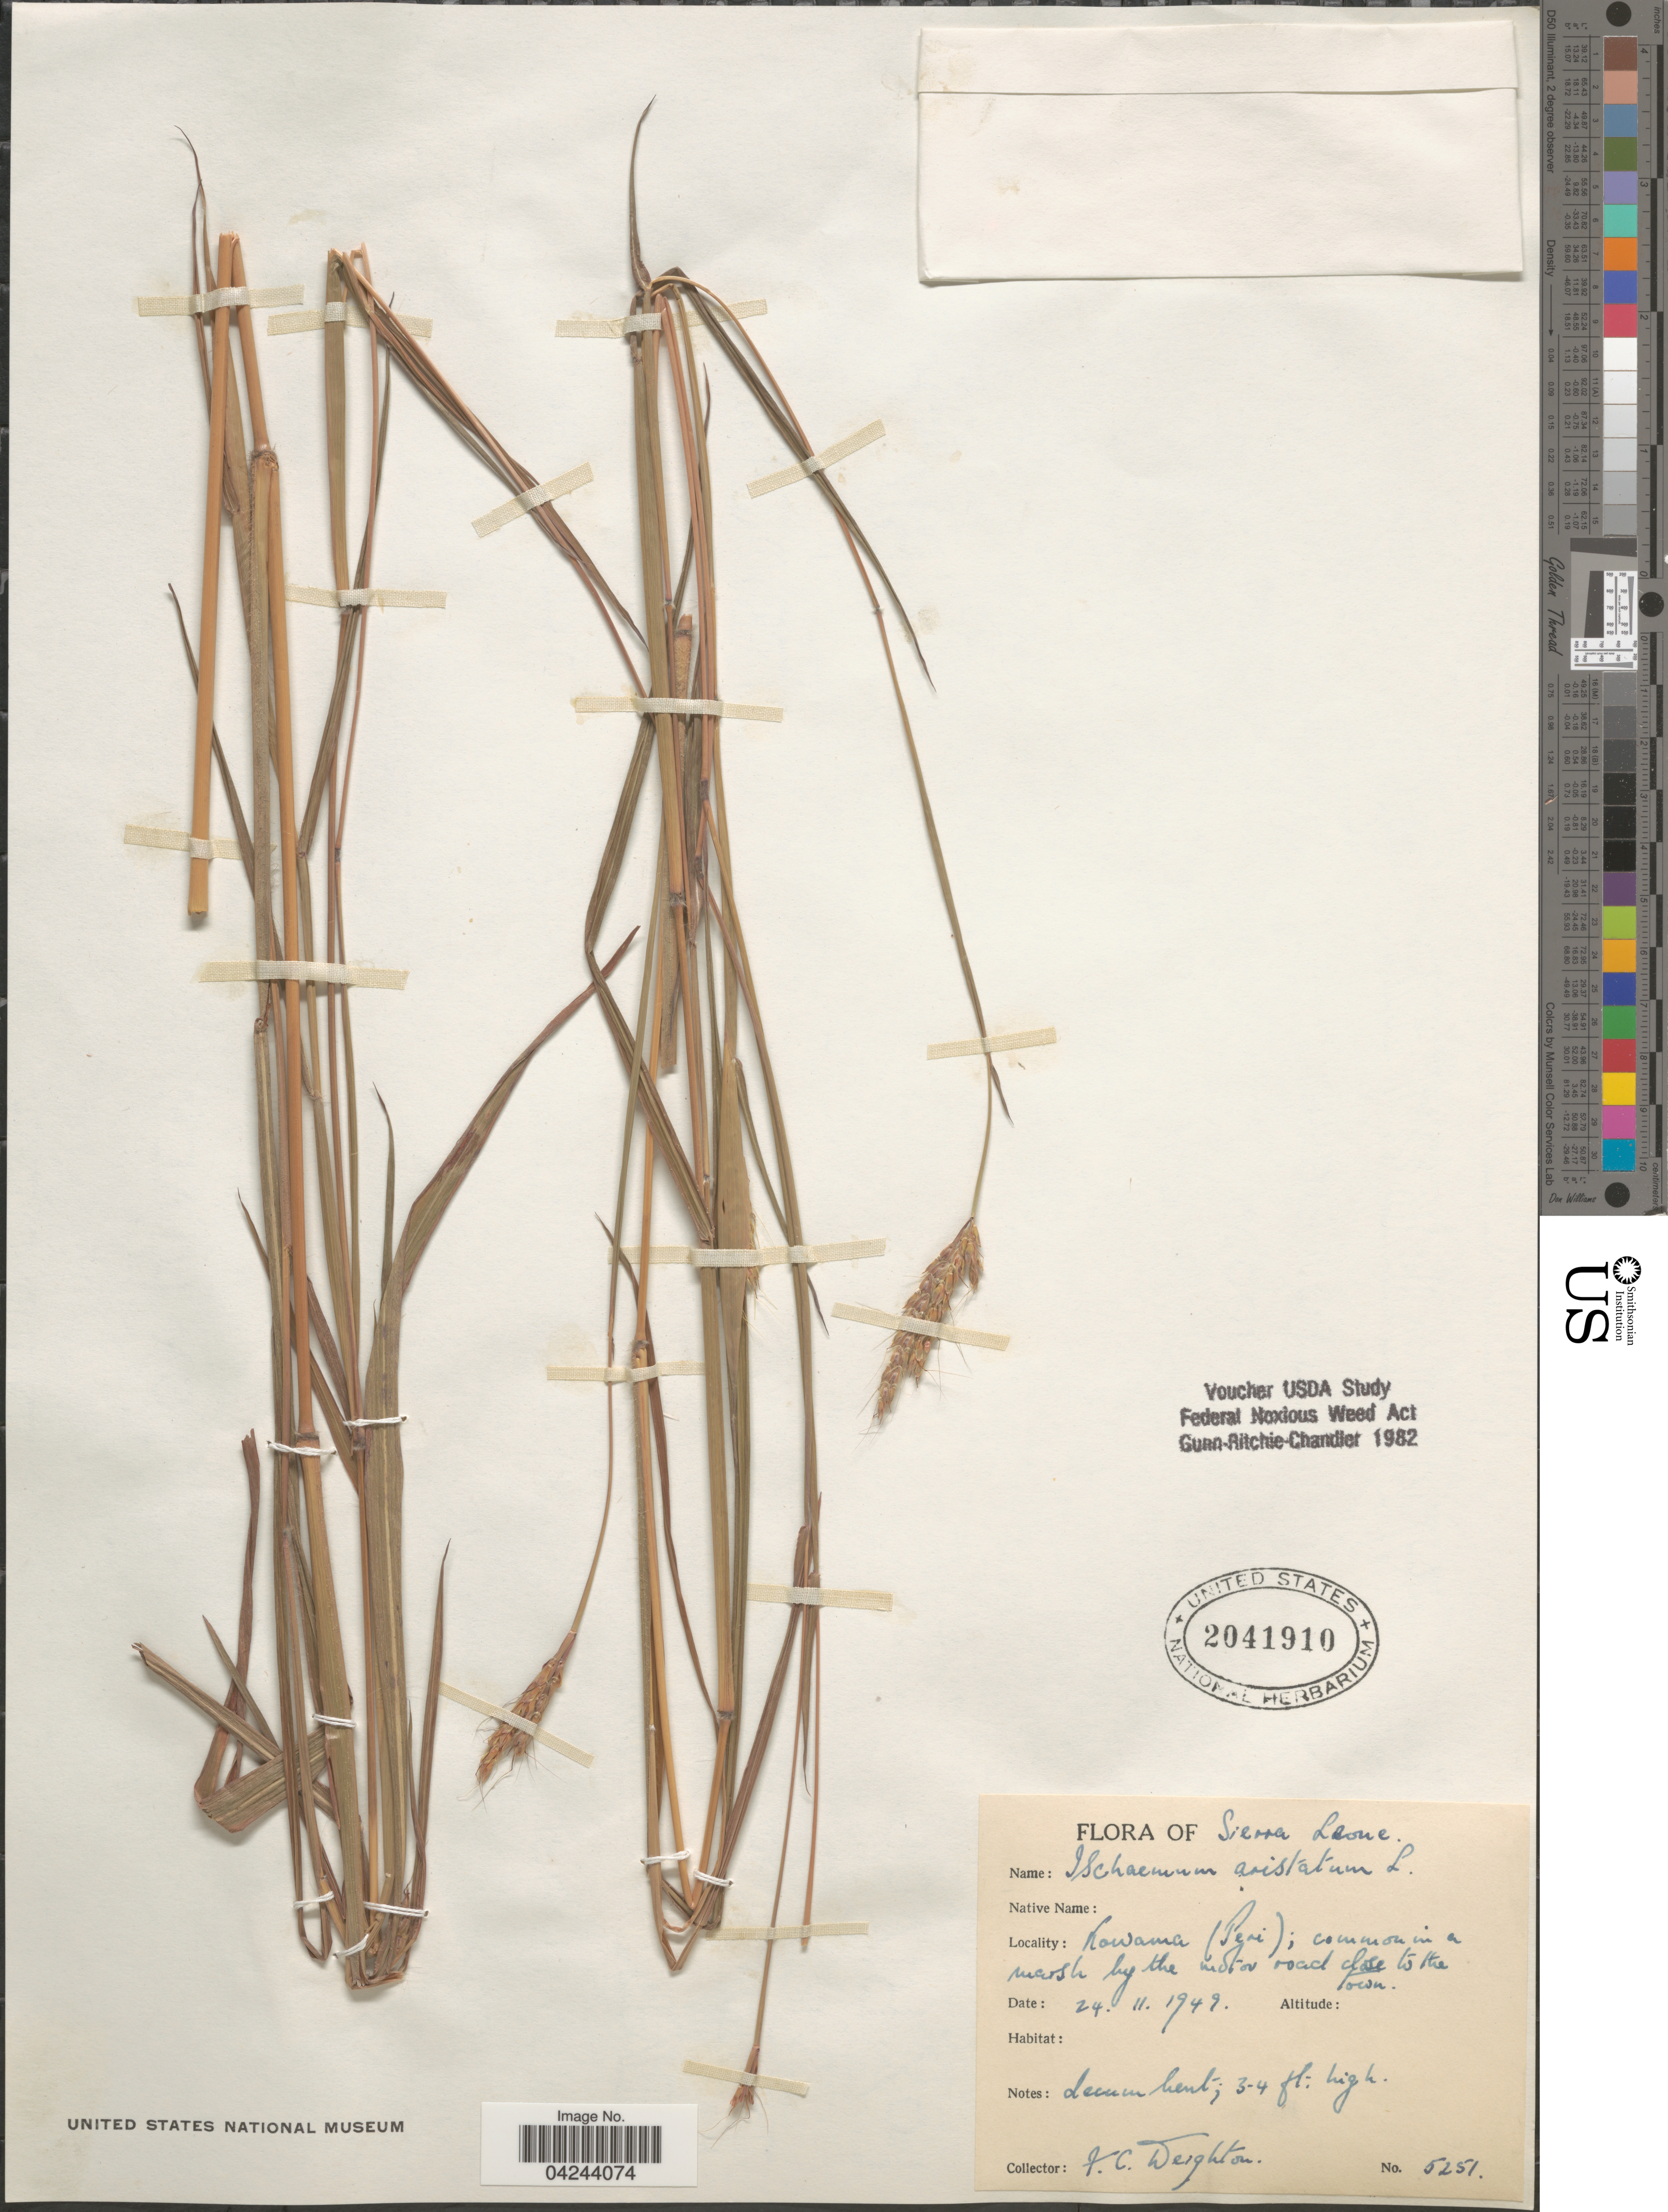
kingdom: Plantae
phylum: Tracheophyta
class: Liliopsida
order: Poales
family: Poaceae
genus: Ischaemum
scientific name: Ischaemum afrum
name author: (J.F. Gmel.) Dandy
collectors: F. Deighton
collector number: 5251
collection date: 1949-11-24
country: Sierra Leone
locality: Kowama (Peri); common in a marsh by the [illegible text] road close to the town.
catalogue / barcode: US 2041910